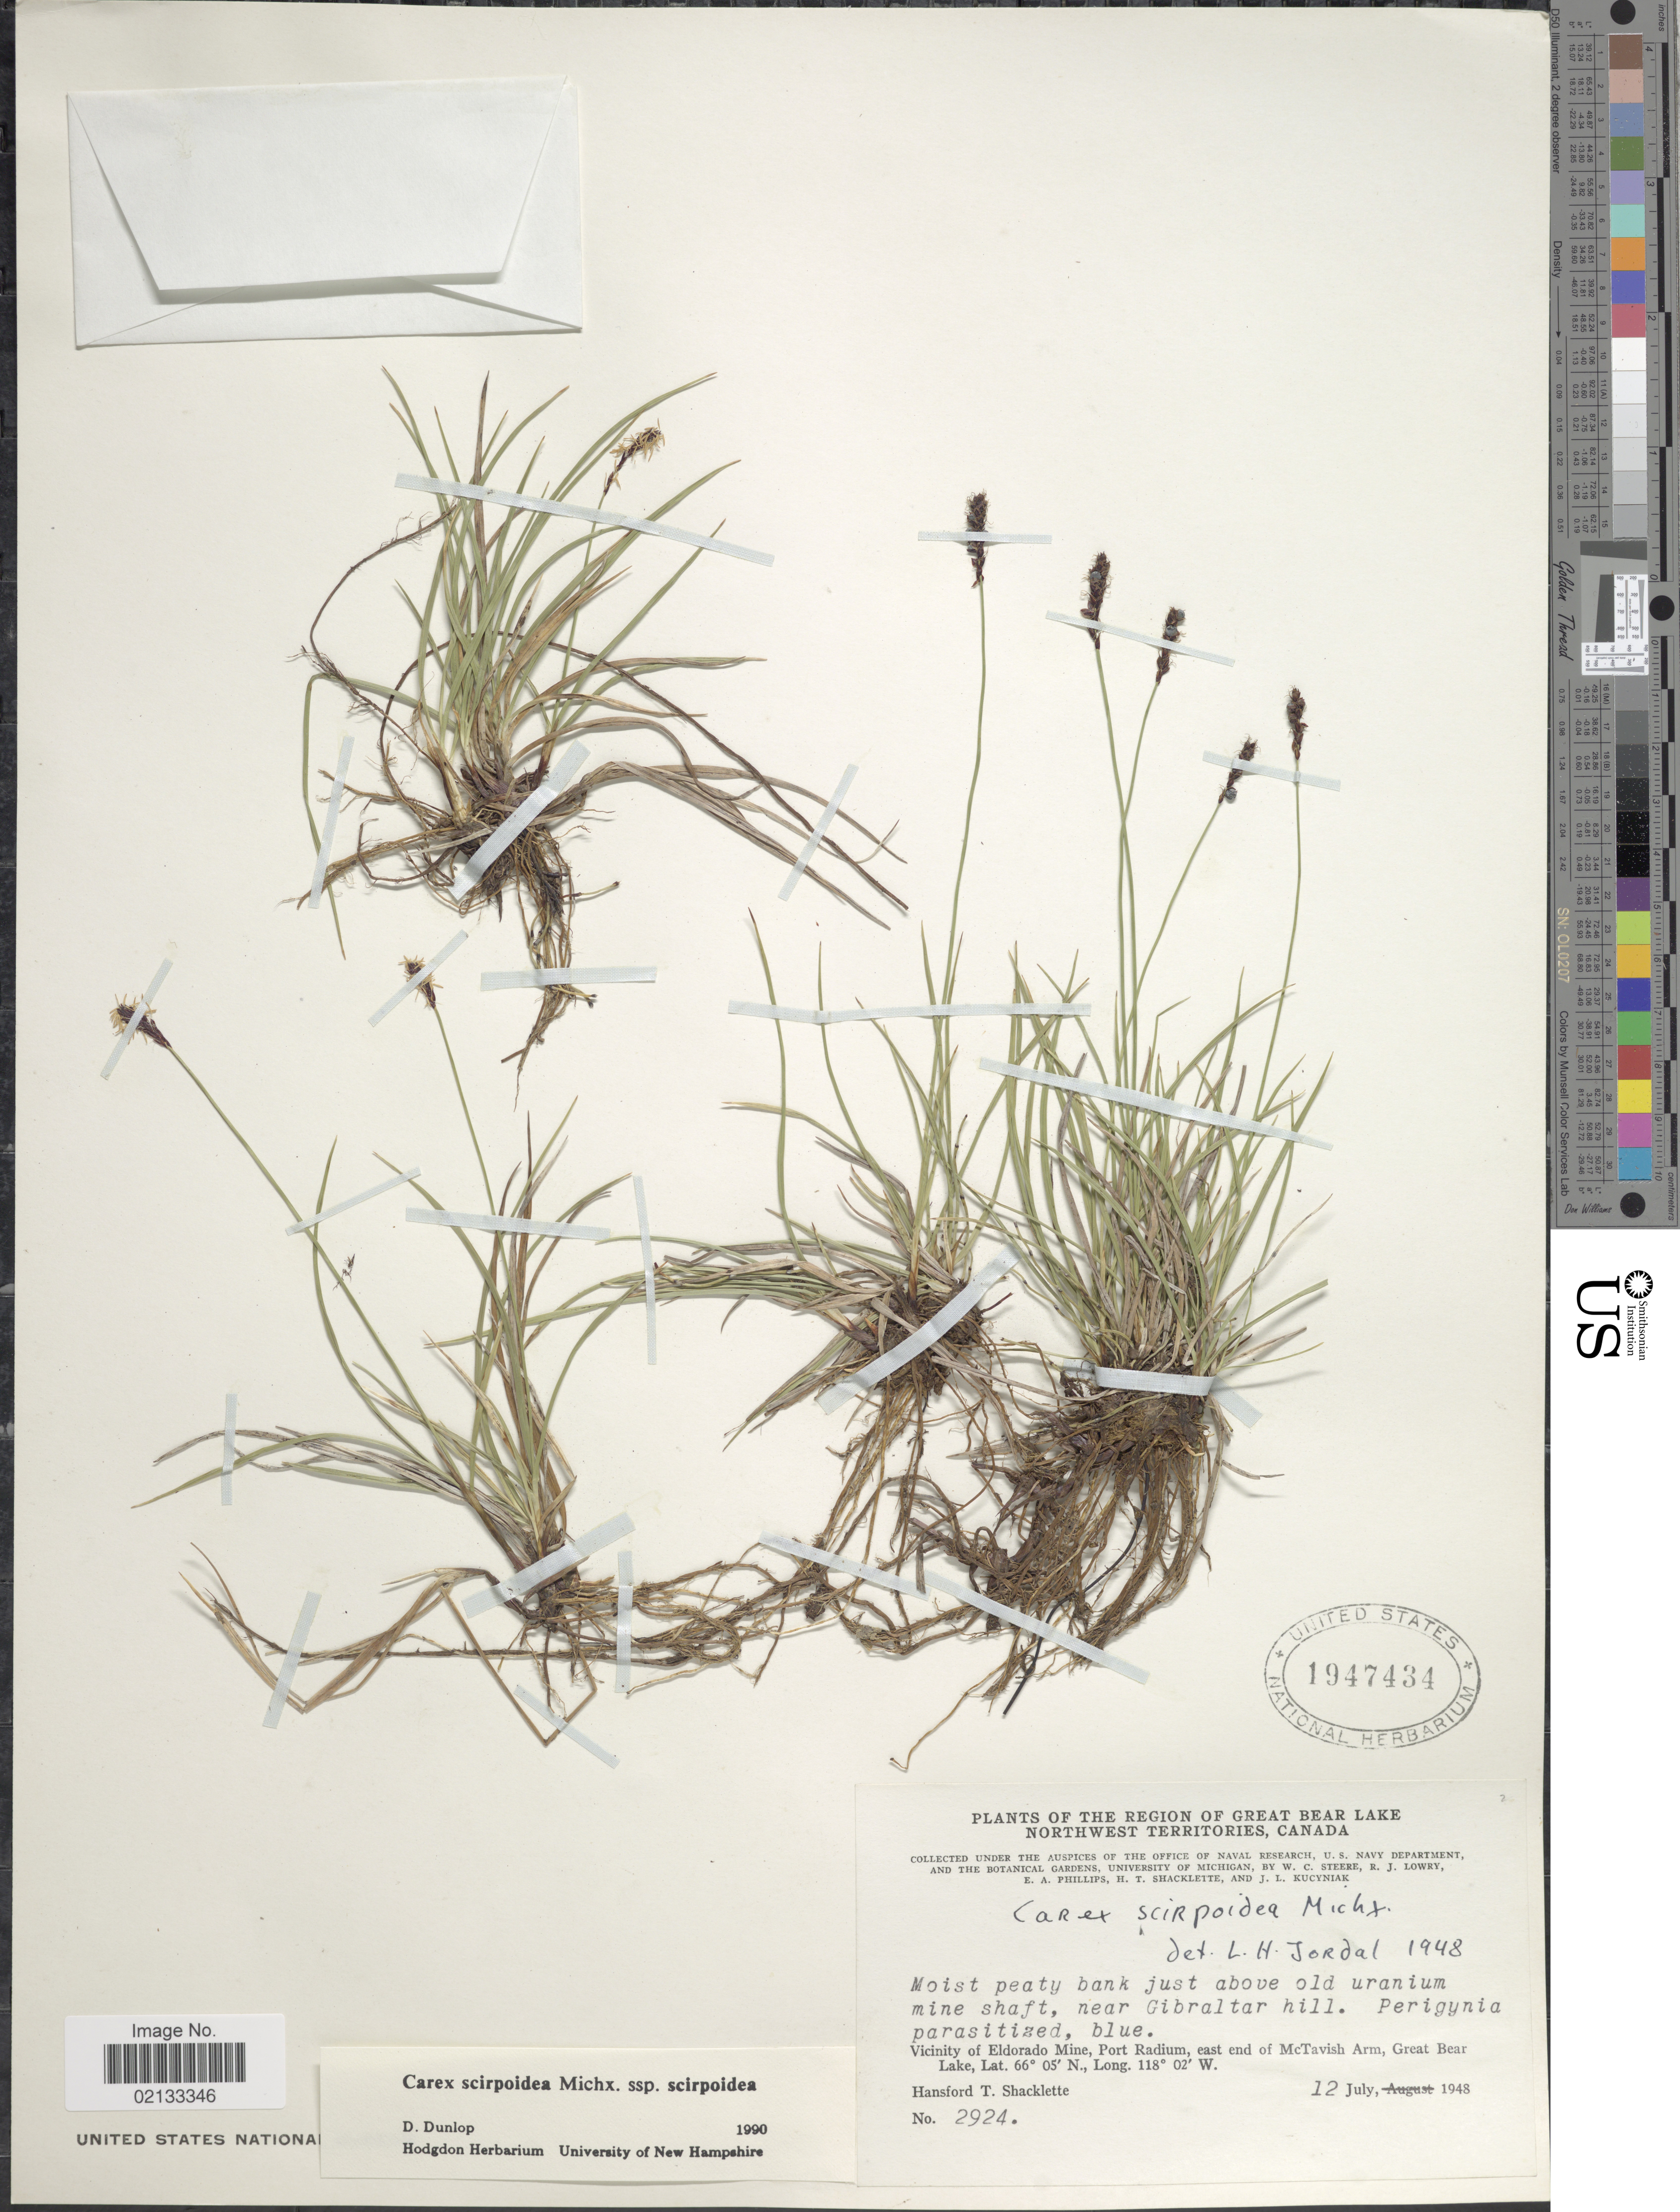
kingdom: Plantae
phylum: Tracheophyta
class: Liliopsida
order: Poales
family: Cyperaceae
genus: Carex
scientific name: Carex scirpoidea subsp. scirpoidea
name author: Michx.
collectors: H. Shacklette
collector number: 2924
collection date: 1948-07-12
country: Canada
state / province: Northwest Territories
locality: The Region of Great Bear Lake, Moist peaty bank just above old uranium mine shaft, near Gibraltar hill, Vicinity of Eldorado Mine, Port Radium, east end of McTavish Arm, Great Bear Lake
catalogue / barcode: US 1947434